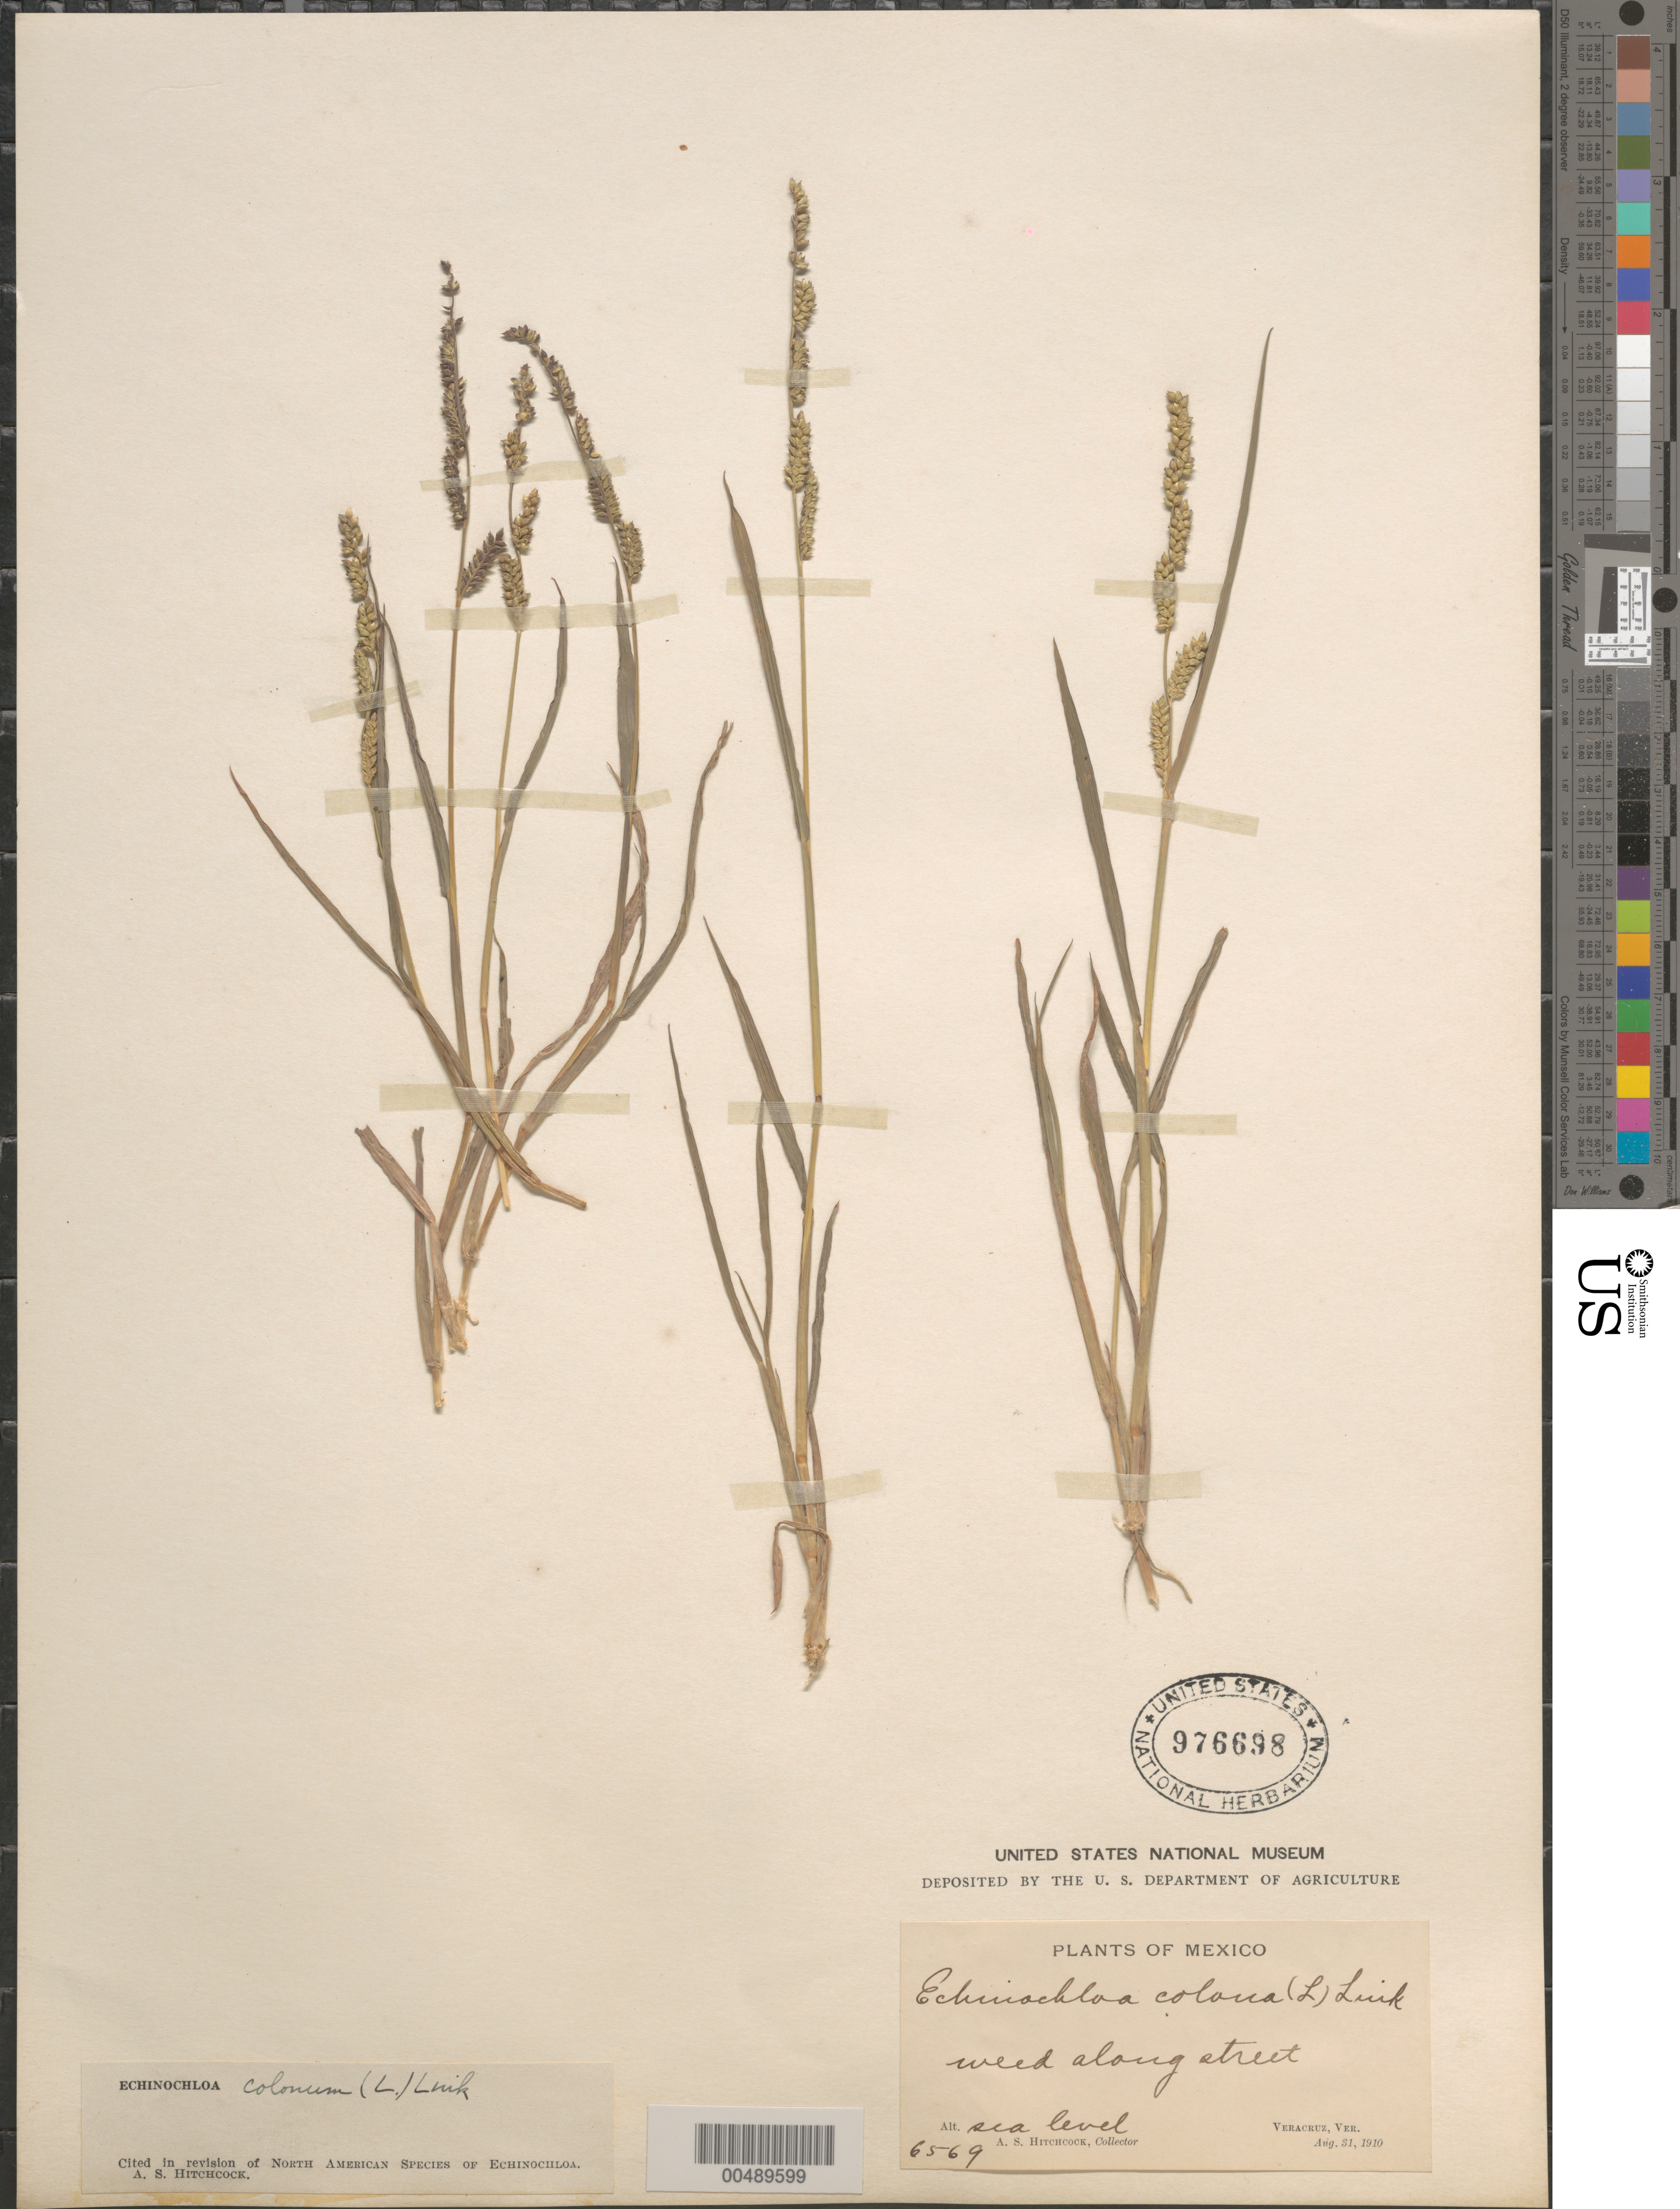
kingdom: Plantae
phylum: Tracheophyta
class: Liliopsida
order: Poales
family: Poaceae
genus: Echinochloa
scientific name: Echinochloa colona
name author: (L.) Link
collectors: A. S. Hitchcock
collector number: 6569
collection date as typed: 31 Aug 1910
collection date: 1910-08-31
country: Mexico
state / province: Veracruz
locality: Veracruz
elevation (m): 0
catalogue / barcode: US 976698